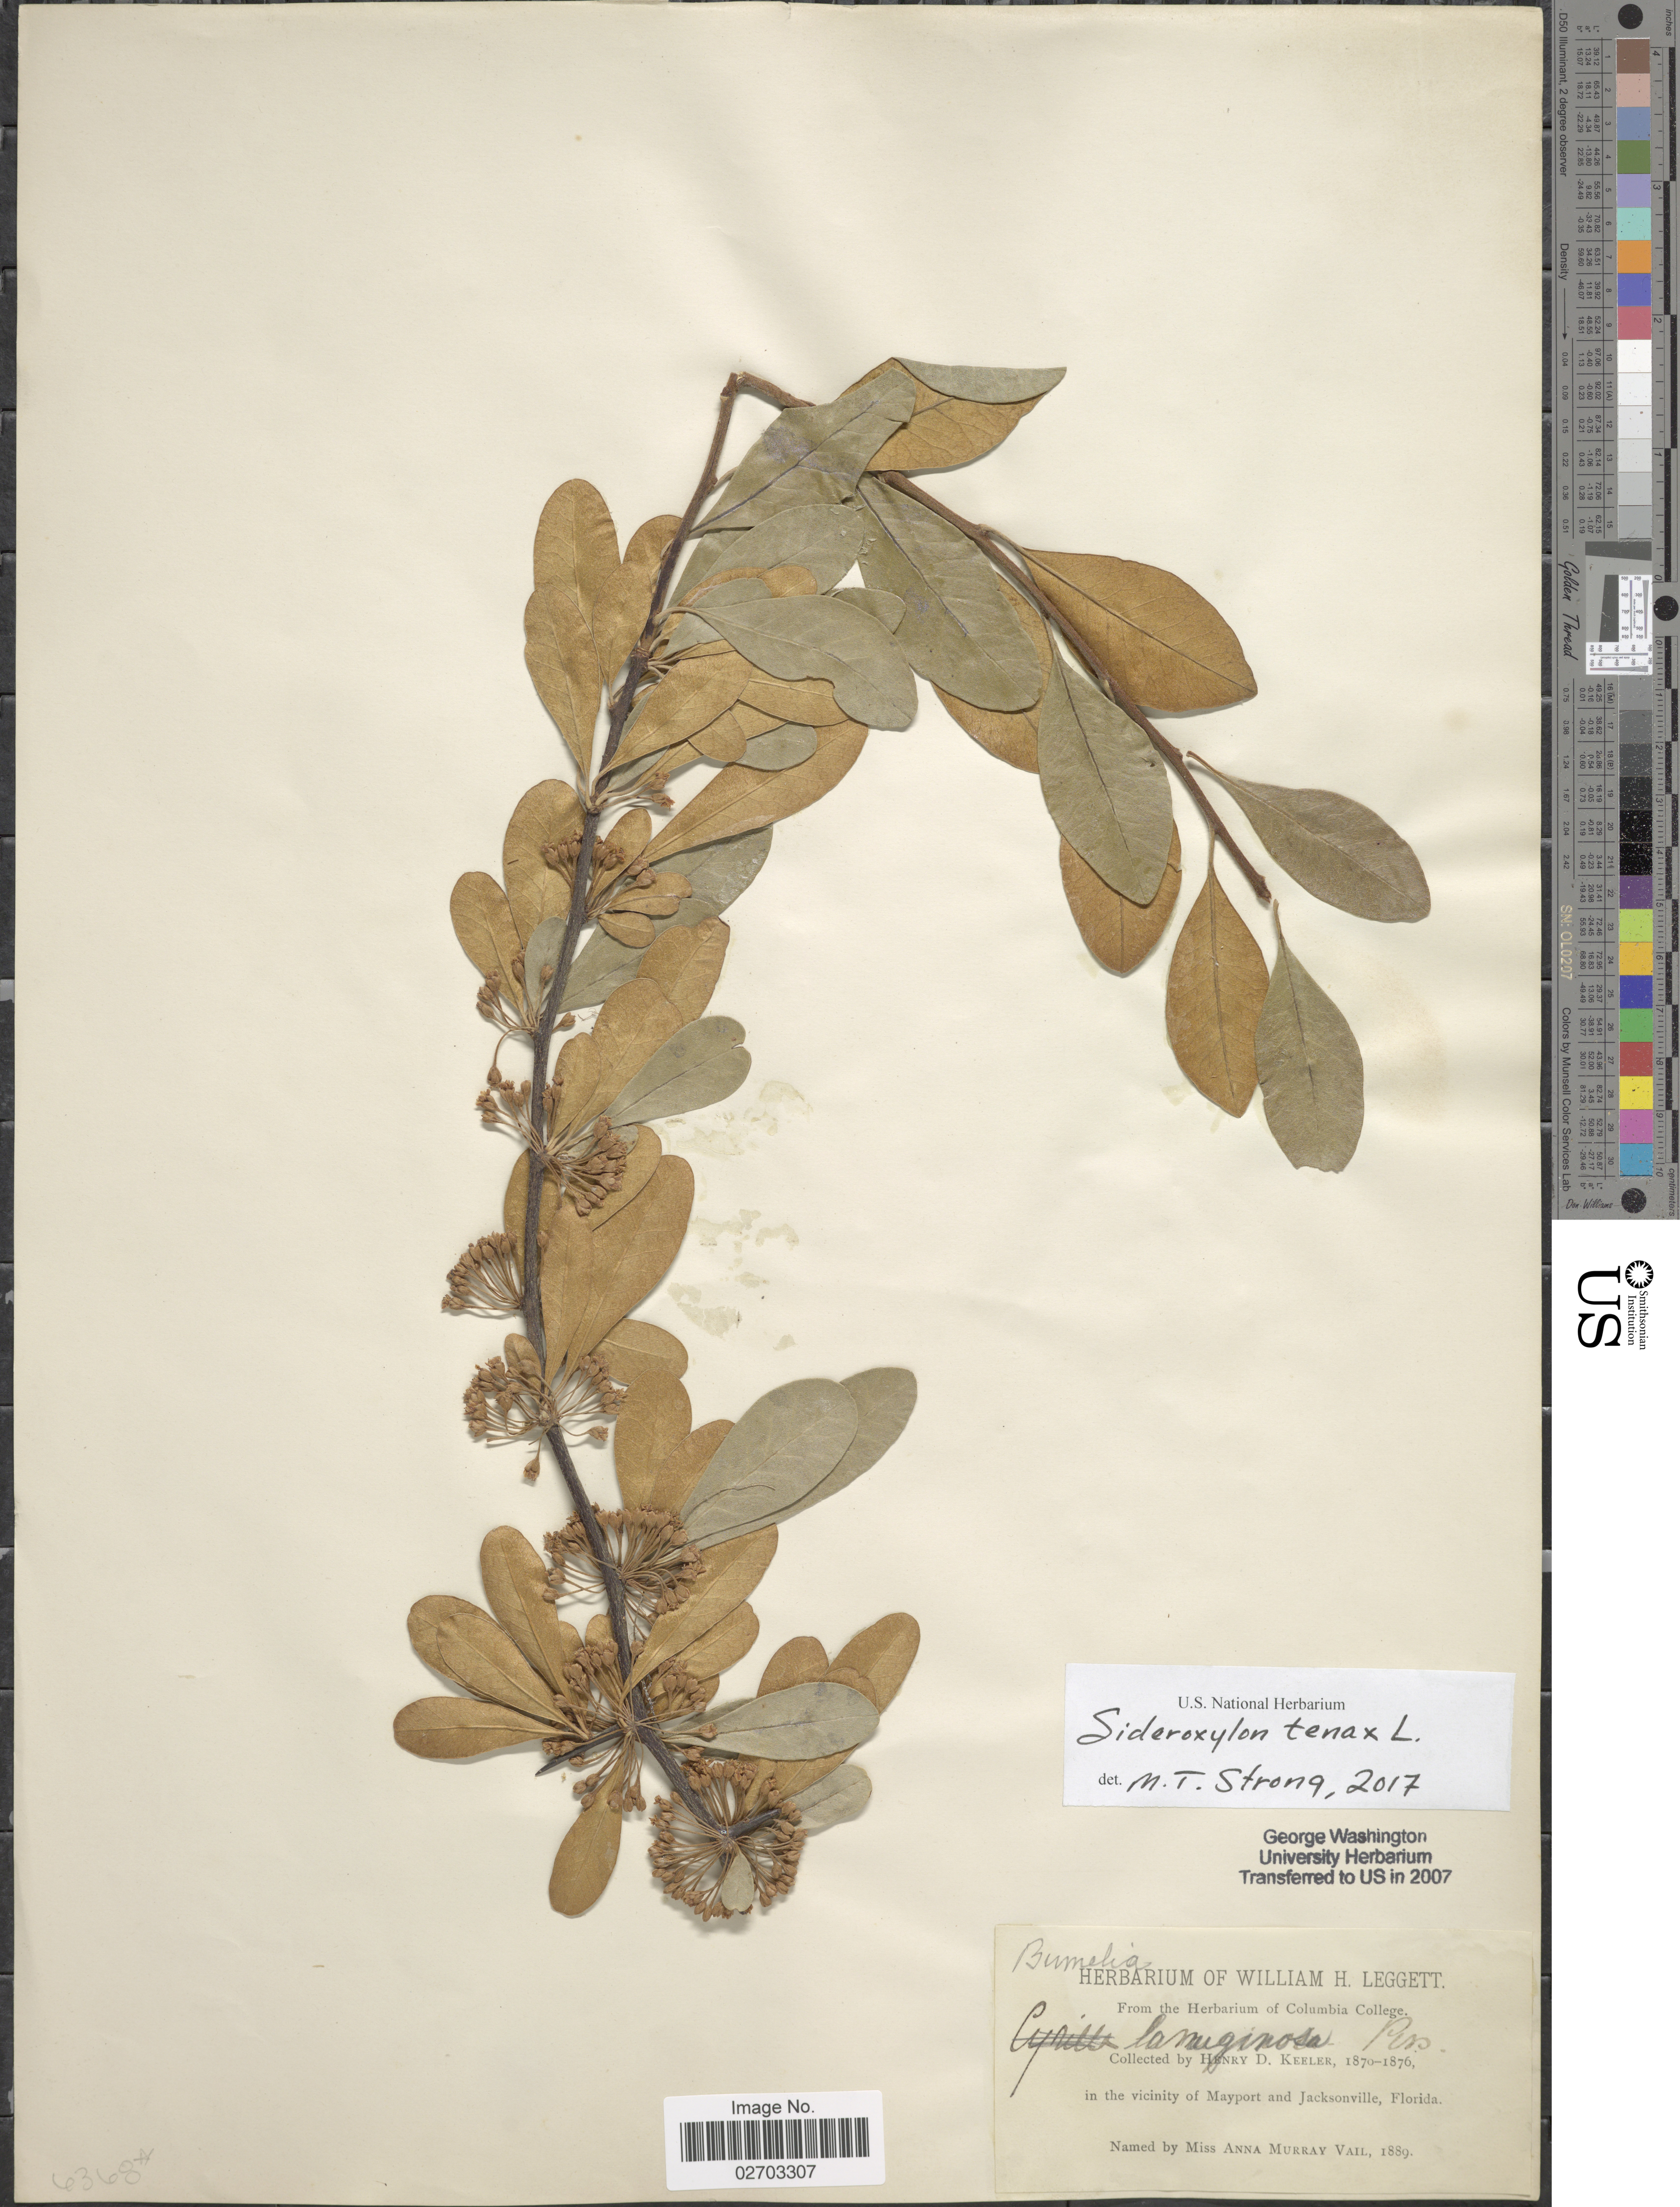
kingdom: Plantae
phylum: Tracheophyta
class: Magnoliopsida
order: Ericales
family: Sapotaceae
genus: Sideroxylon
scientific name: Sideroxylon tenax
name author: L.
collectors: H. Keeler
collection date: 1870/1876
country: United States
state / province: Florida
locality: In the vicinity of Mayport and Jacksonville